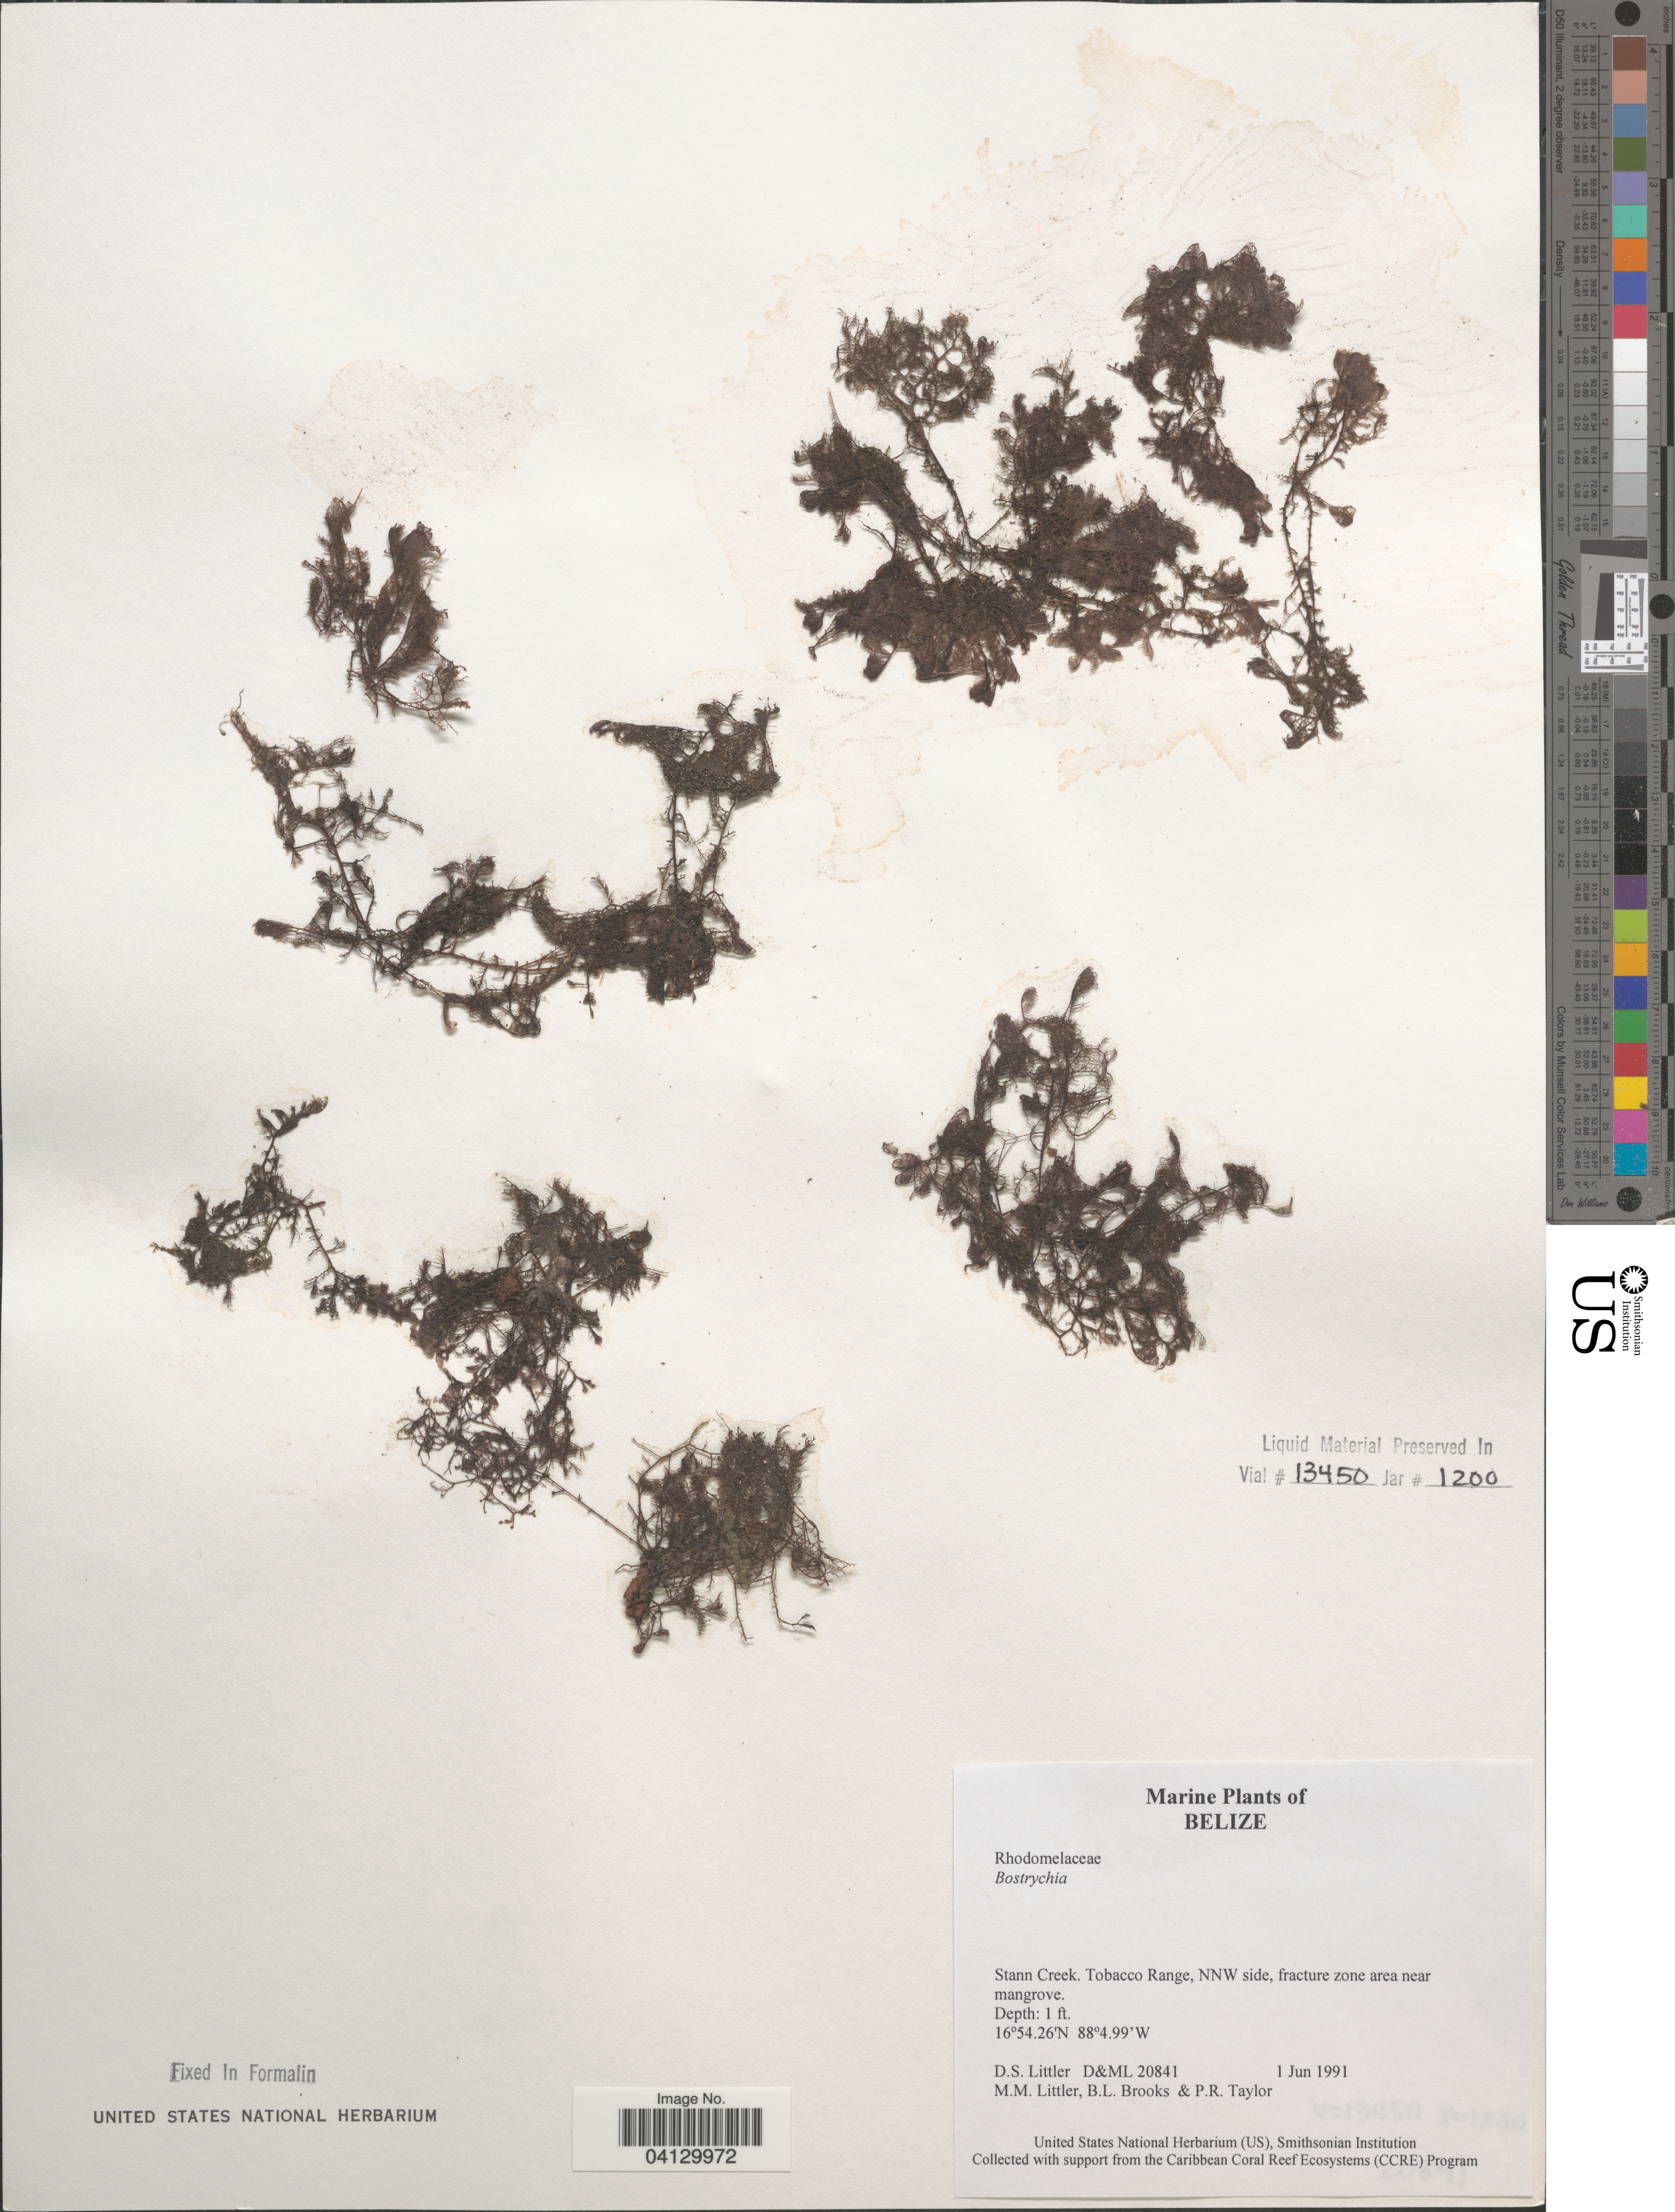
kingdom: Plantae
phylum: Rhodophyta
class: Florideophyceae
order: Ceramiales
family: Rhodomelaceae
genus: Bostrychia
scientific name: Bostrychia sp.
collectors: D. S. Littler, B. Brooks & P. R. Taylor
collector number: D&ML20841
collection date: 1991-06-01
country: Belize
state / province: Stann Creek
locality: Tobacco Range, NNW side, fracture zone area near mangrove.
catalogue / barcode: US 328836